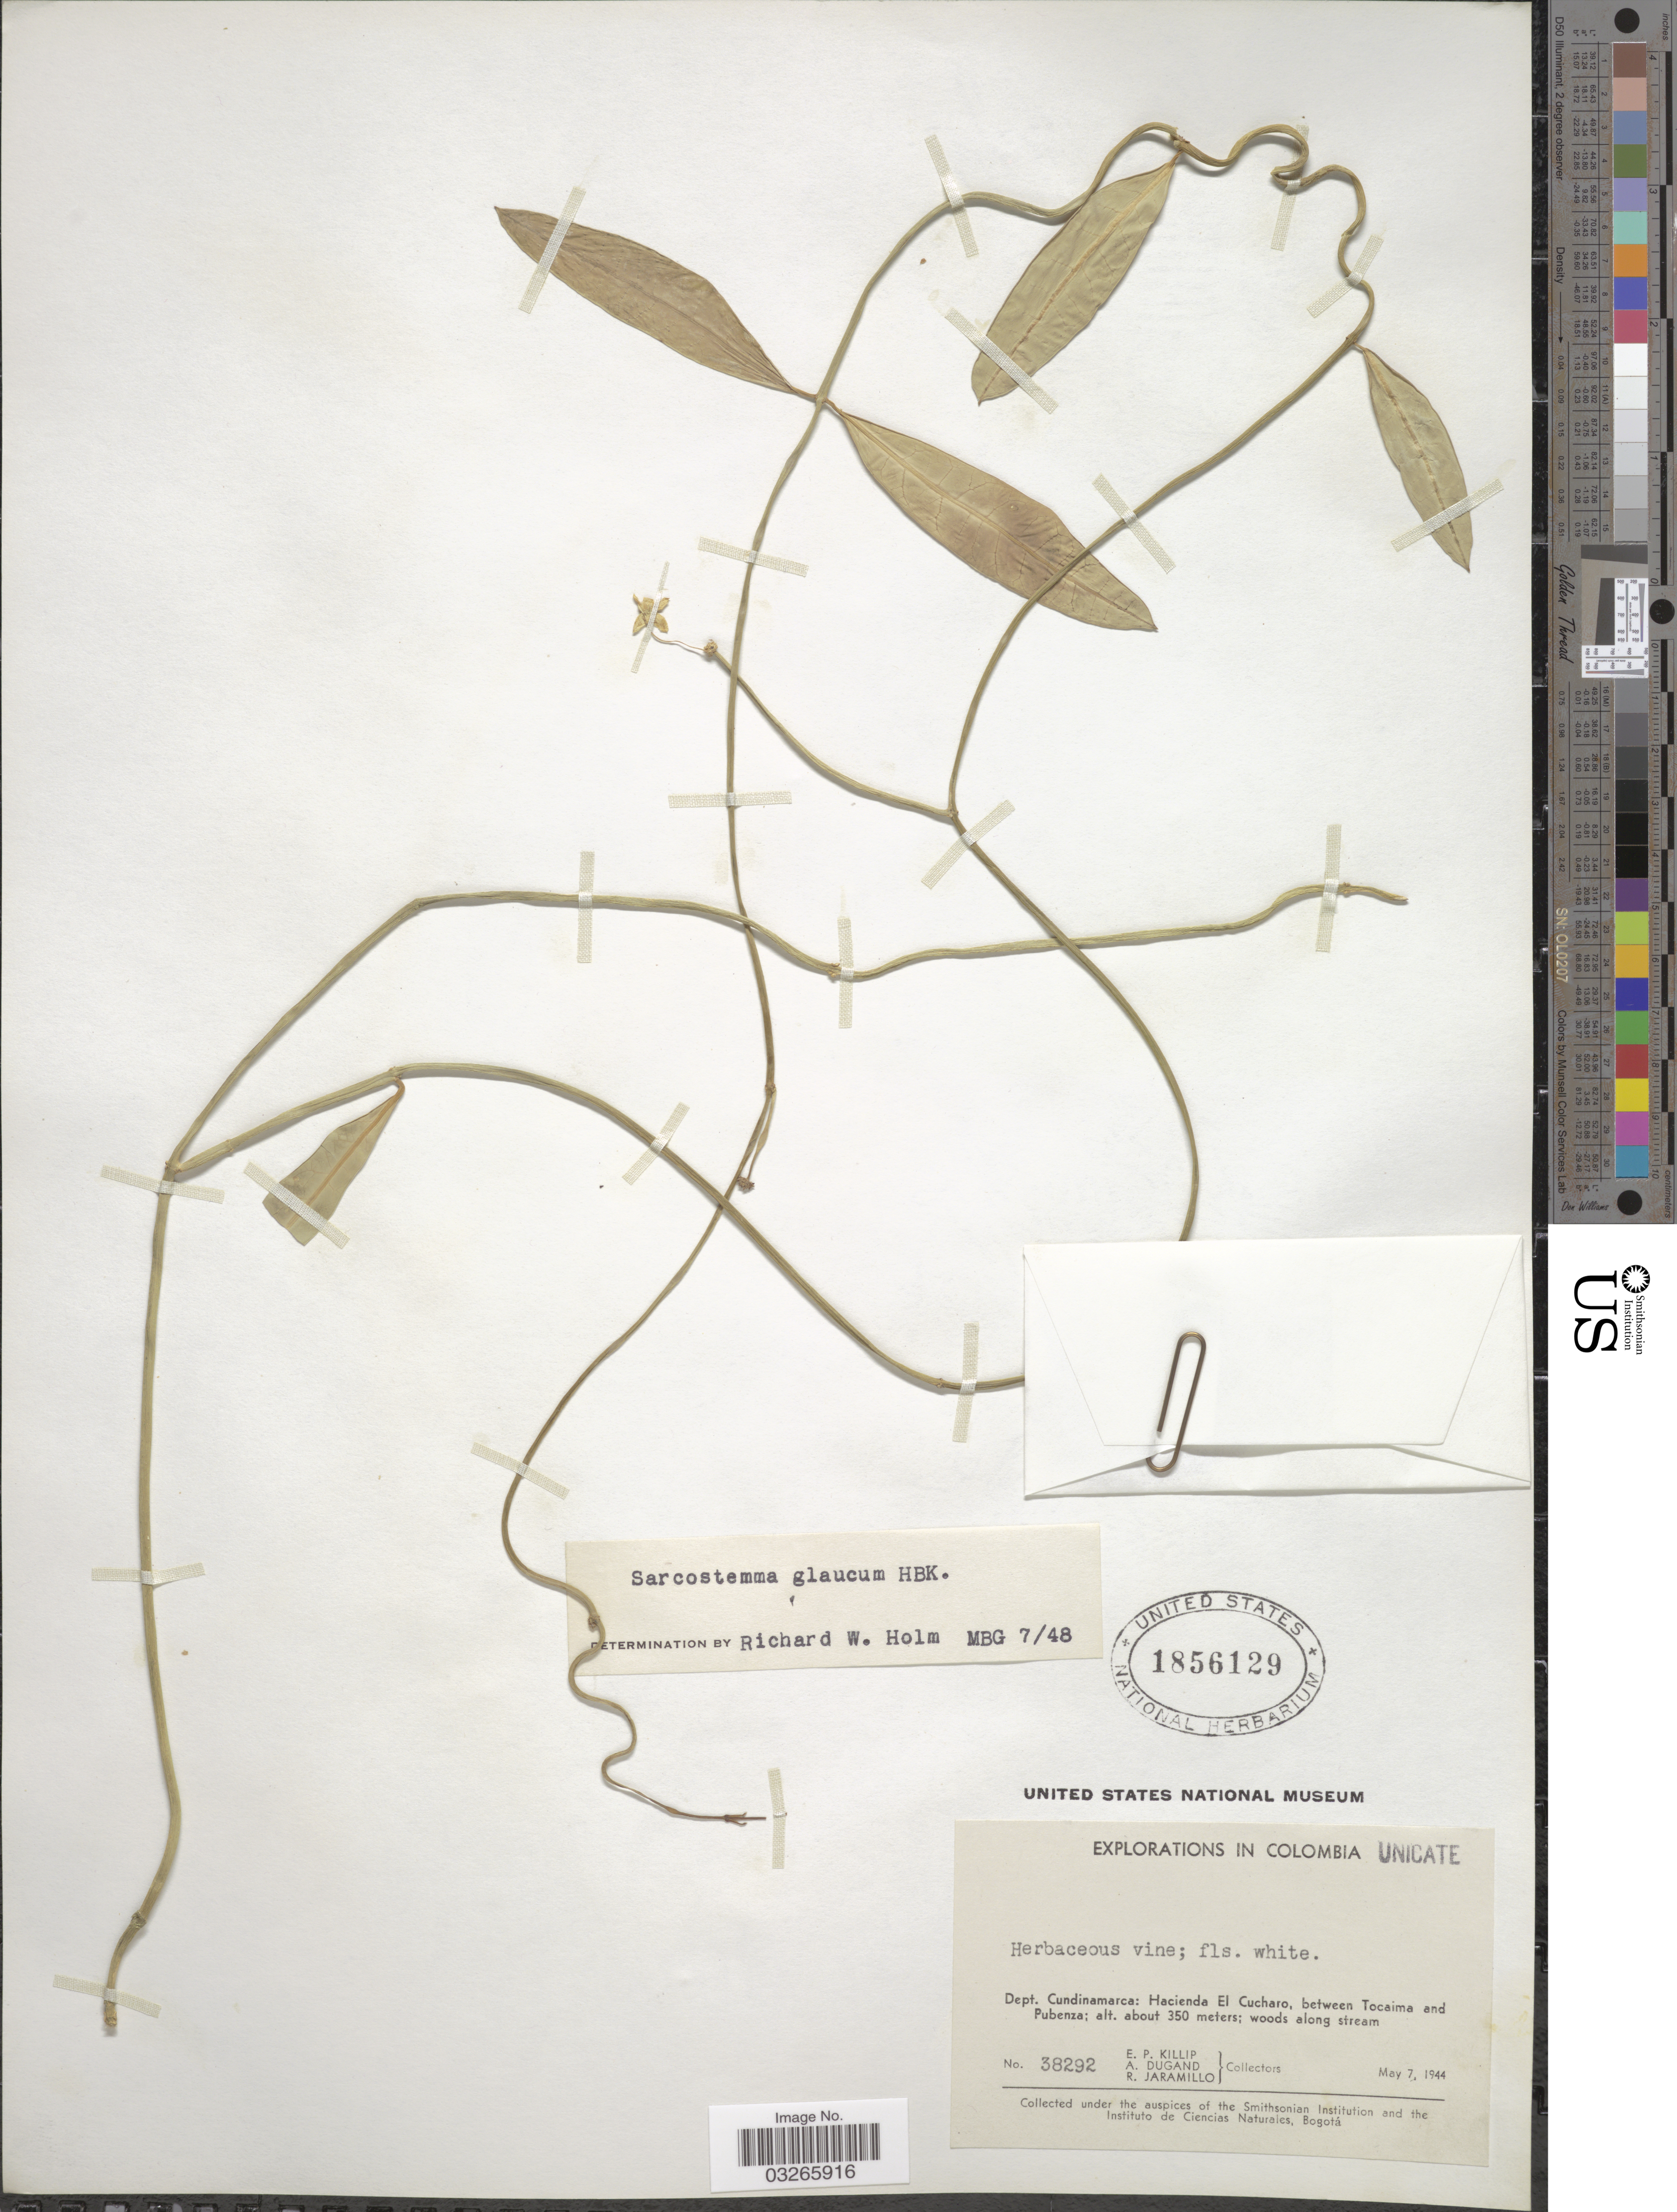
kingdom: Plantae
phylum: Tracheophyta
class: Magnoliopsida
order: Gentianales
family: Apocynaceae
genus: Sarcostemma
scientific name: Sarcostemma glaucum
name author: Kunth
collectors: E. P. Killip, A. Dugand & R. Jaramillo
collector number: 38292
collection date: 1944-05-07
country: Colombia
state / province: Cundinamarca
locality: Dept. Cundinamarca: Hacienda El Cucharo, between Tocaima and Pubenza.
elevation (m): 350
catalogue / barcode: US 1856129